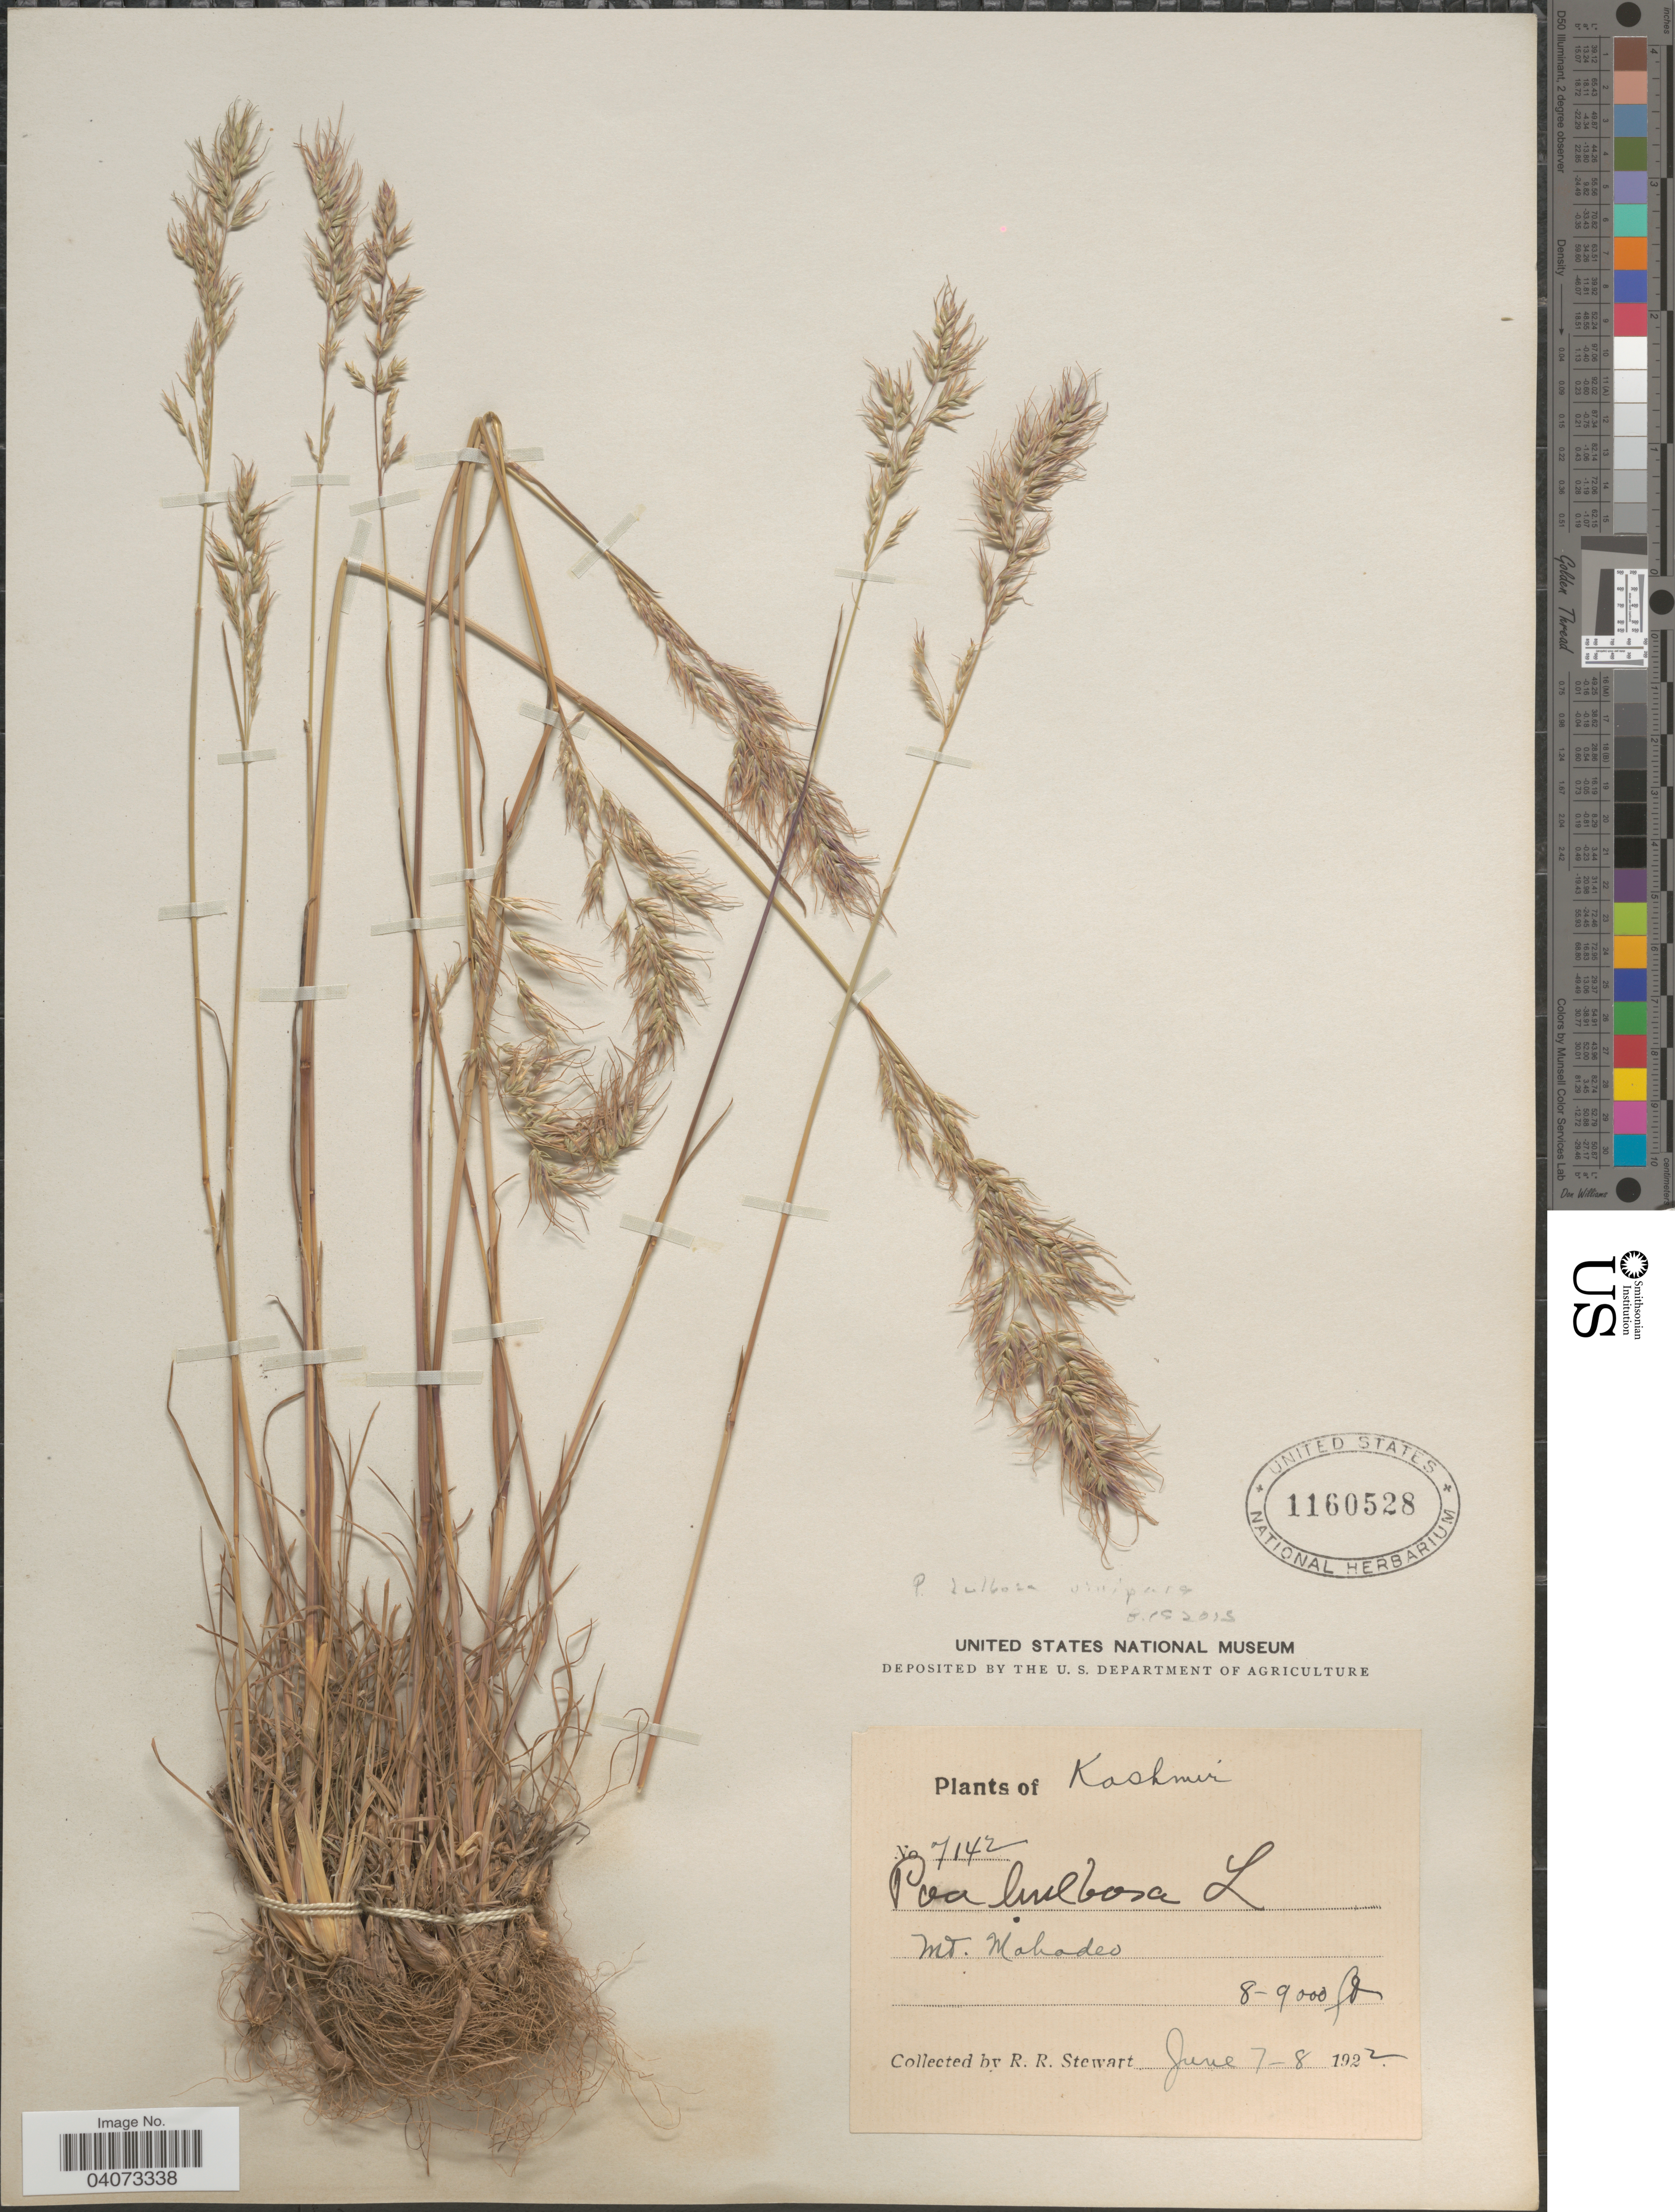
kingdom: Plantae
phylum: Tracheophyta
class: Liliopsida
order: Poales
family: Poaceae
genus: Poa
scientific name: Poa sinaica var. vivipara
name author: Täckh.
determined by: Soreng, Robert J., Research Associate (BOT), Smithsonian Institution - National Museum of Natural History (UNITED STATES)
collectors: R. Stewart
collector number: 7142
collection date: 1922-06-07/1922-06-08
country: India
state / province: Jammu and Kashmir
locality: Kashmir. Mt. Mahadeo.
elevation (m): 2438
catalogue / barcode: US 1160528